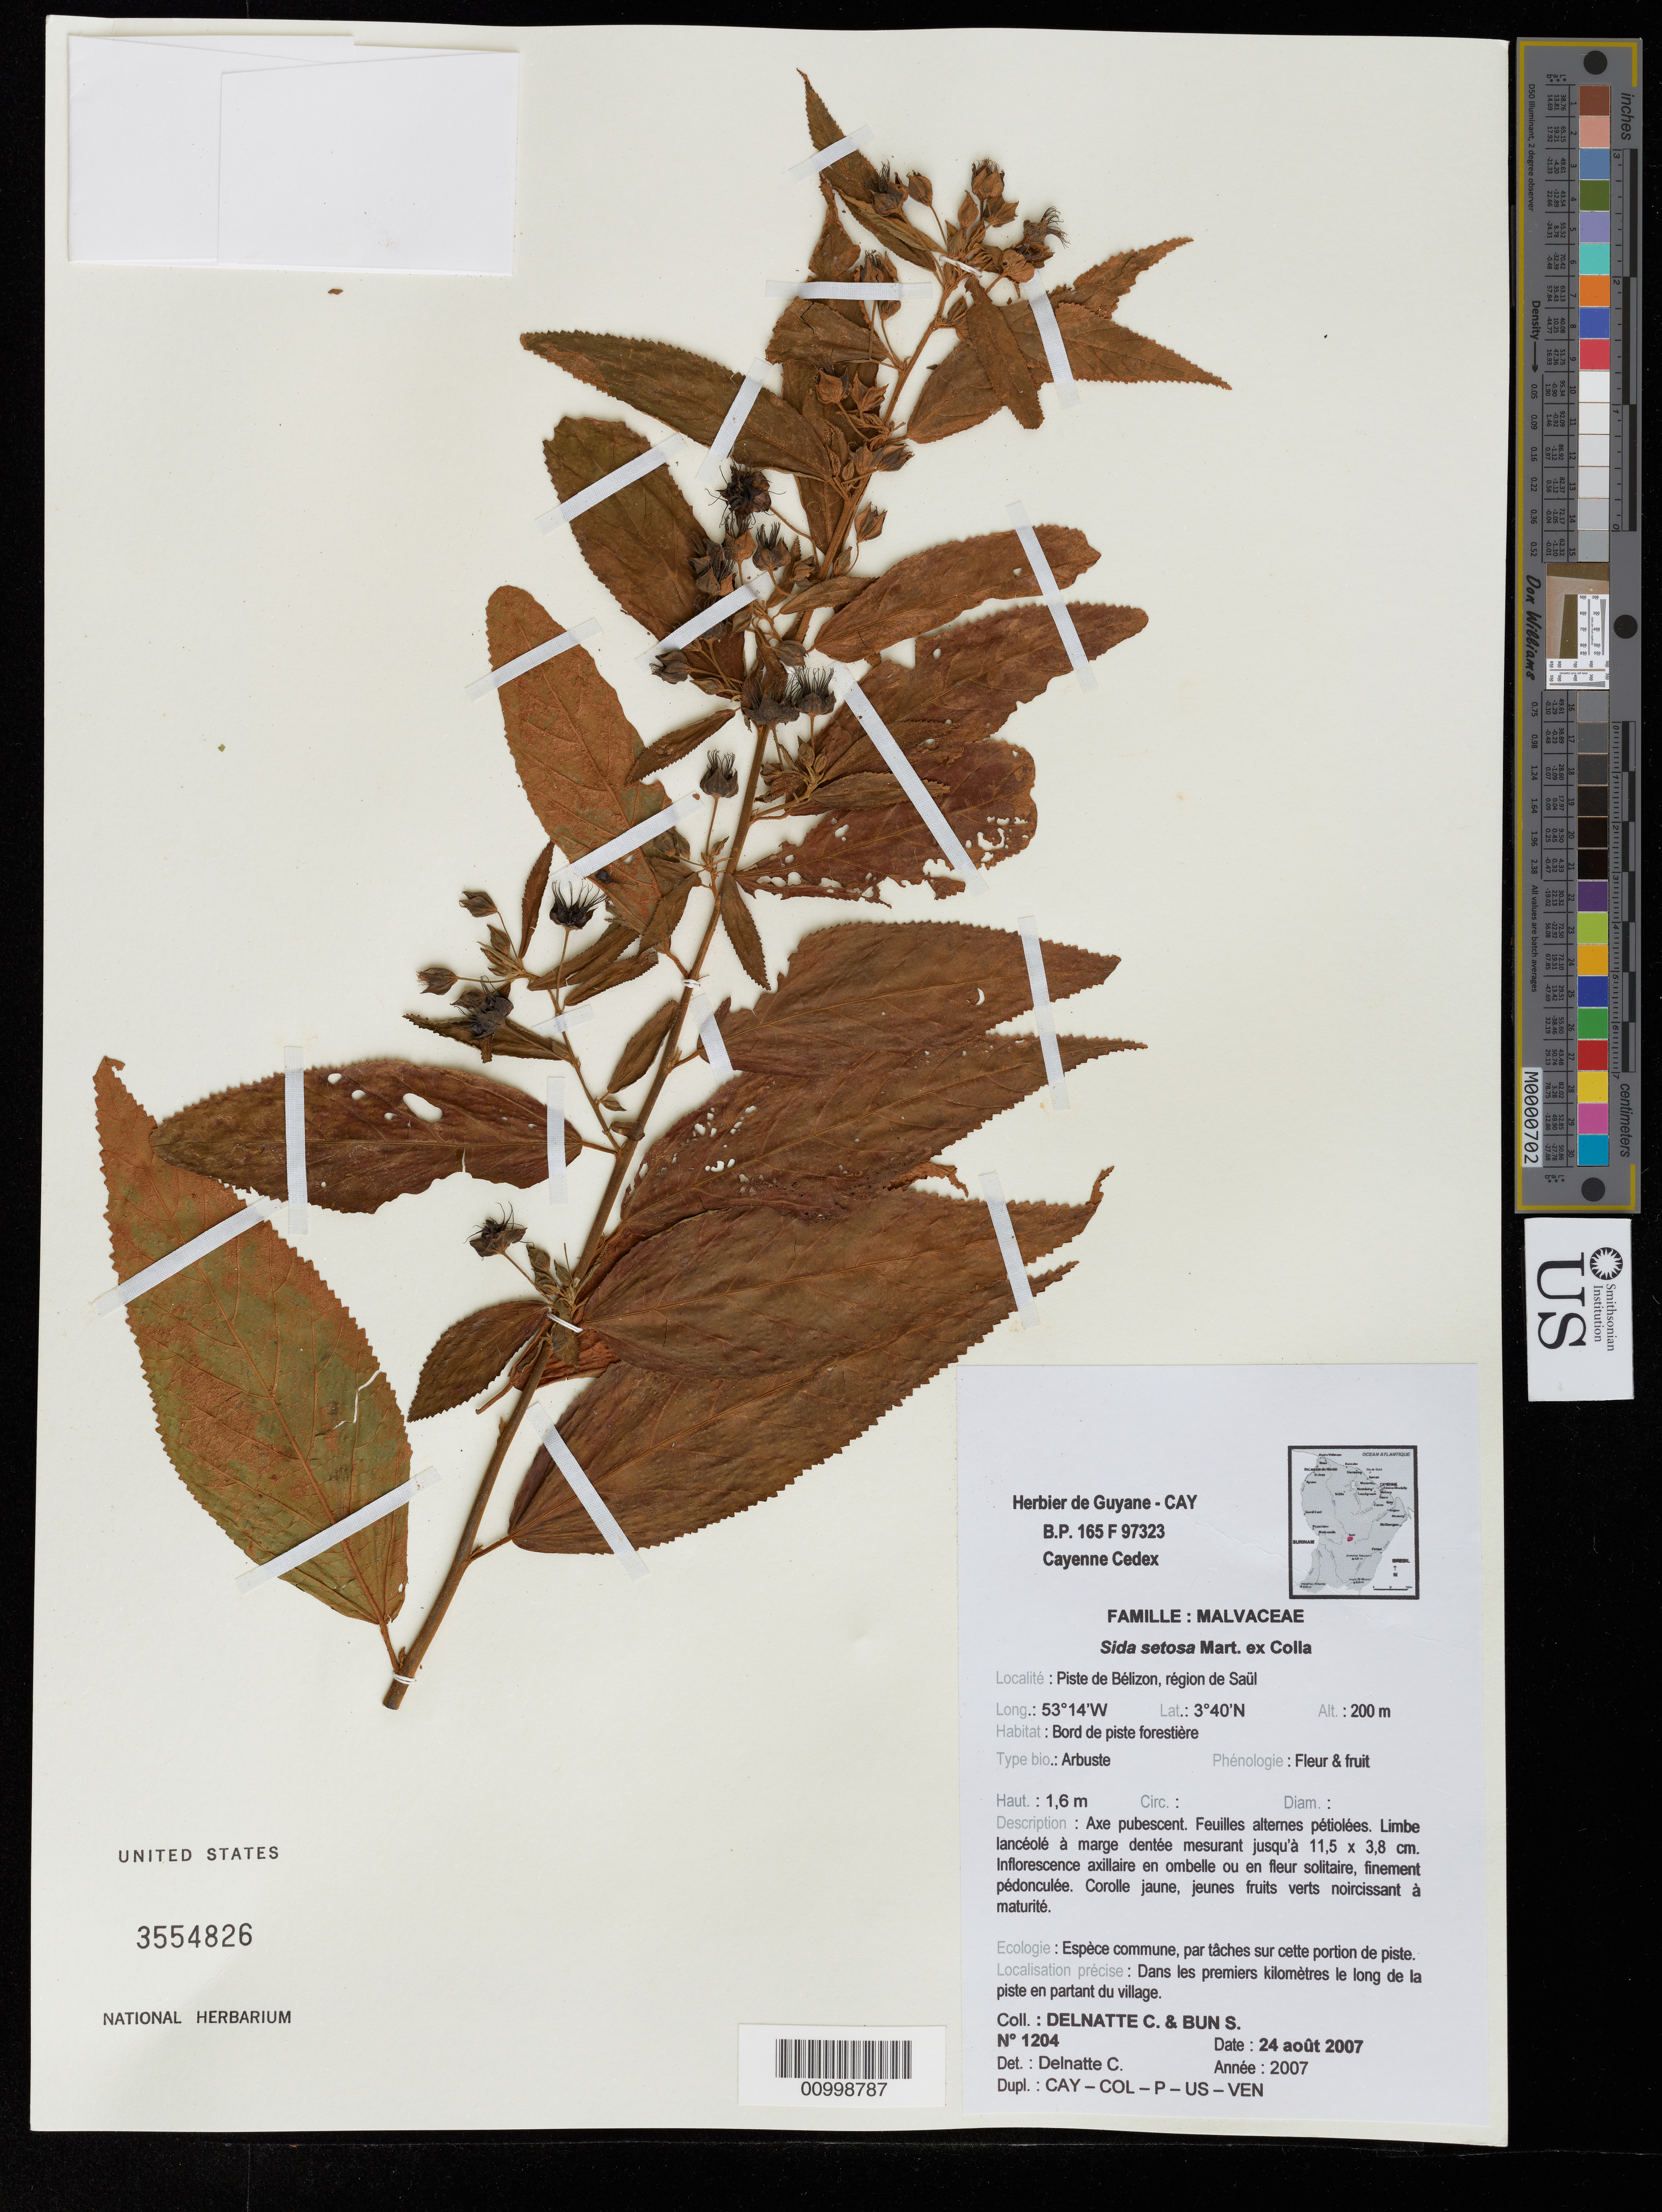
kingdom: Plantae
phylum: Tracheophyta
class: Magnoliopsida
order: Malvales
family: Malvaceae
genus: Sida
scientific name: Sida setosa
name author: Mart. ex Colla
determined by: Delnatte, C.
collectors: C. Delnatte & S. Bun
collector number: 1204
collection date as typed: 24-Aug-07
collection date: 2007-08-24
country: French Guiana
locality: Piste de Bélizon, region de Saul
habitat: Bord de piste forestiere. Dans les premiers km le long de la piste en partant du village; Commune par taches sur cette portion de piste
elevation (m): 200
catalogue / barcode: US 3554826